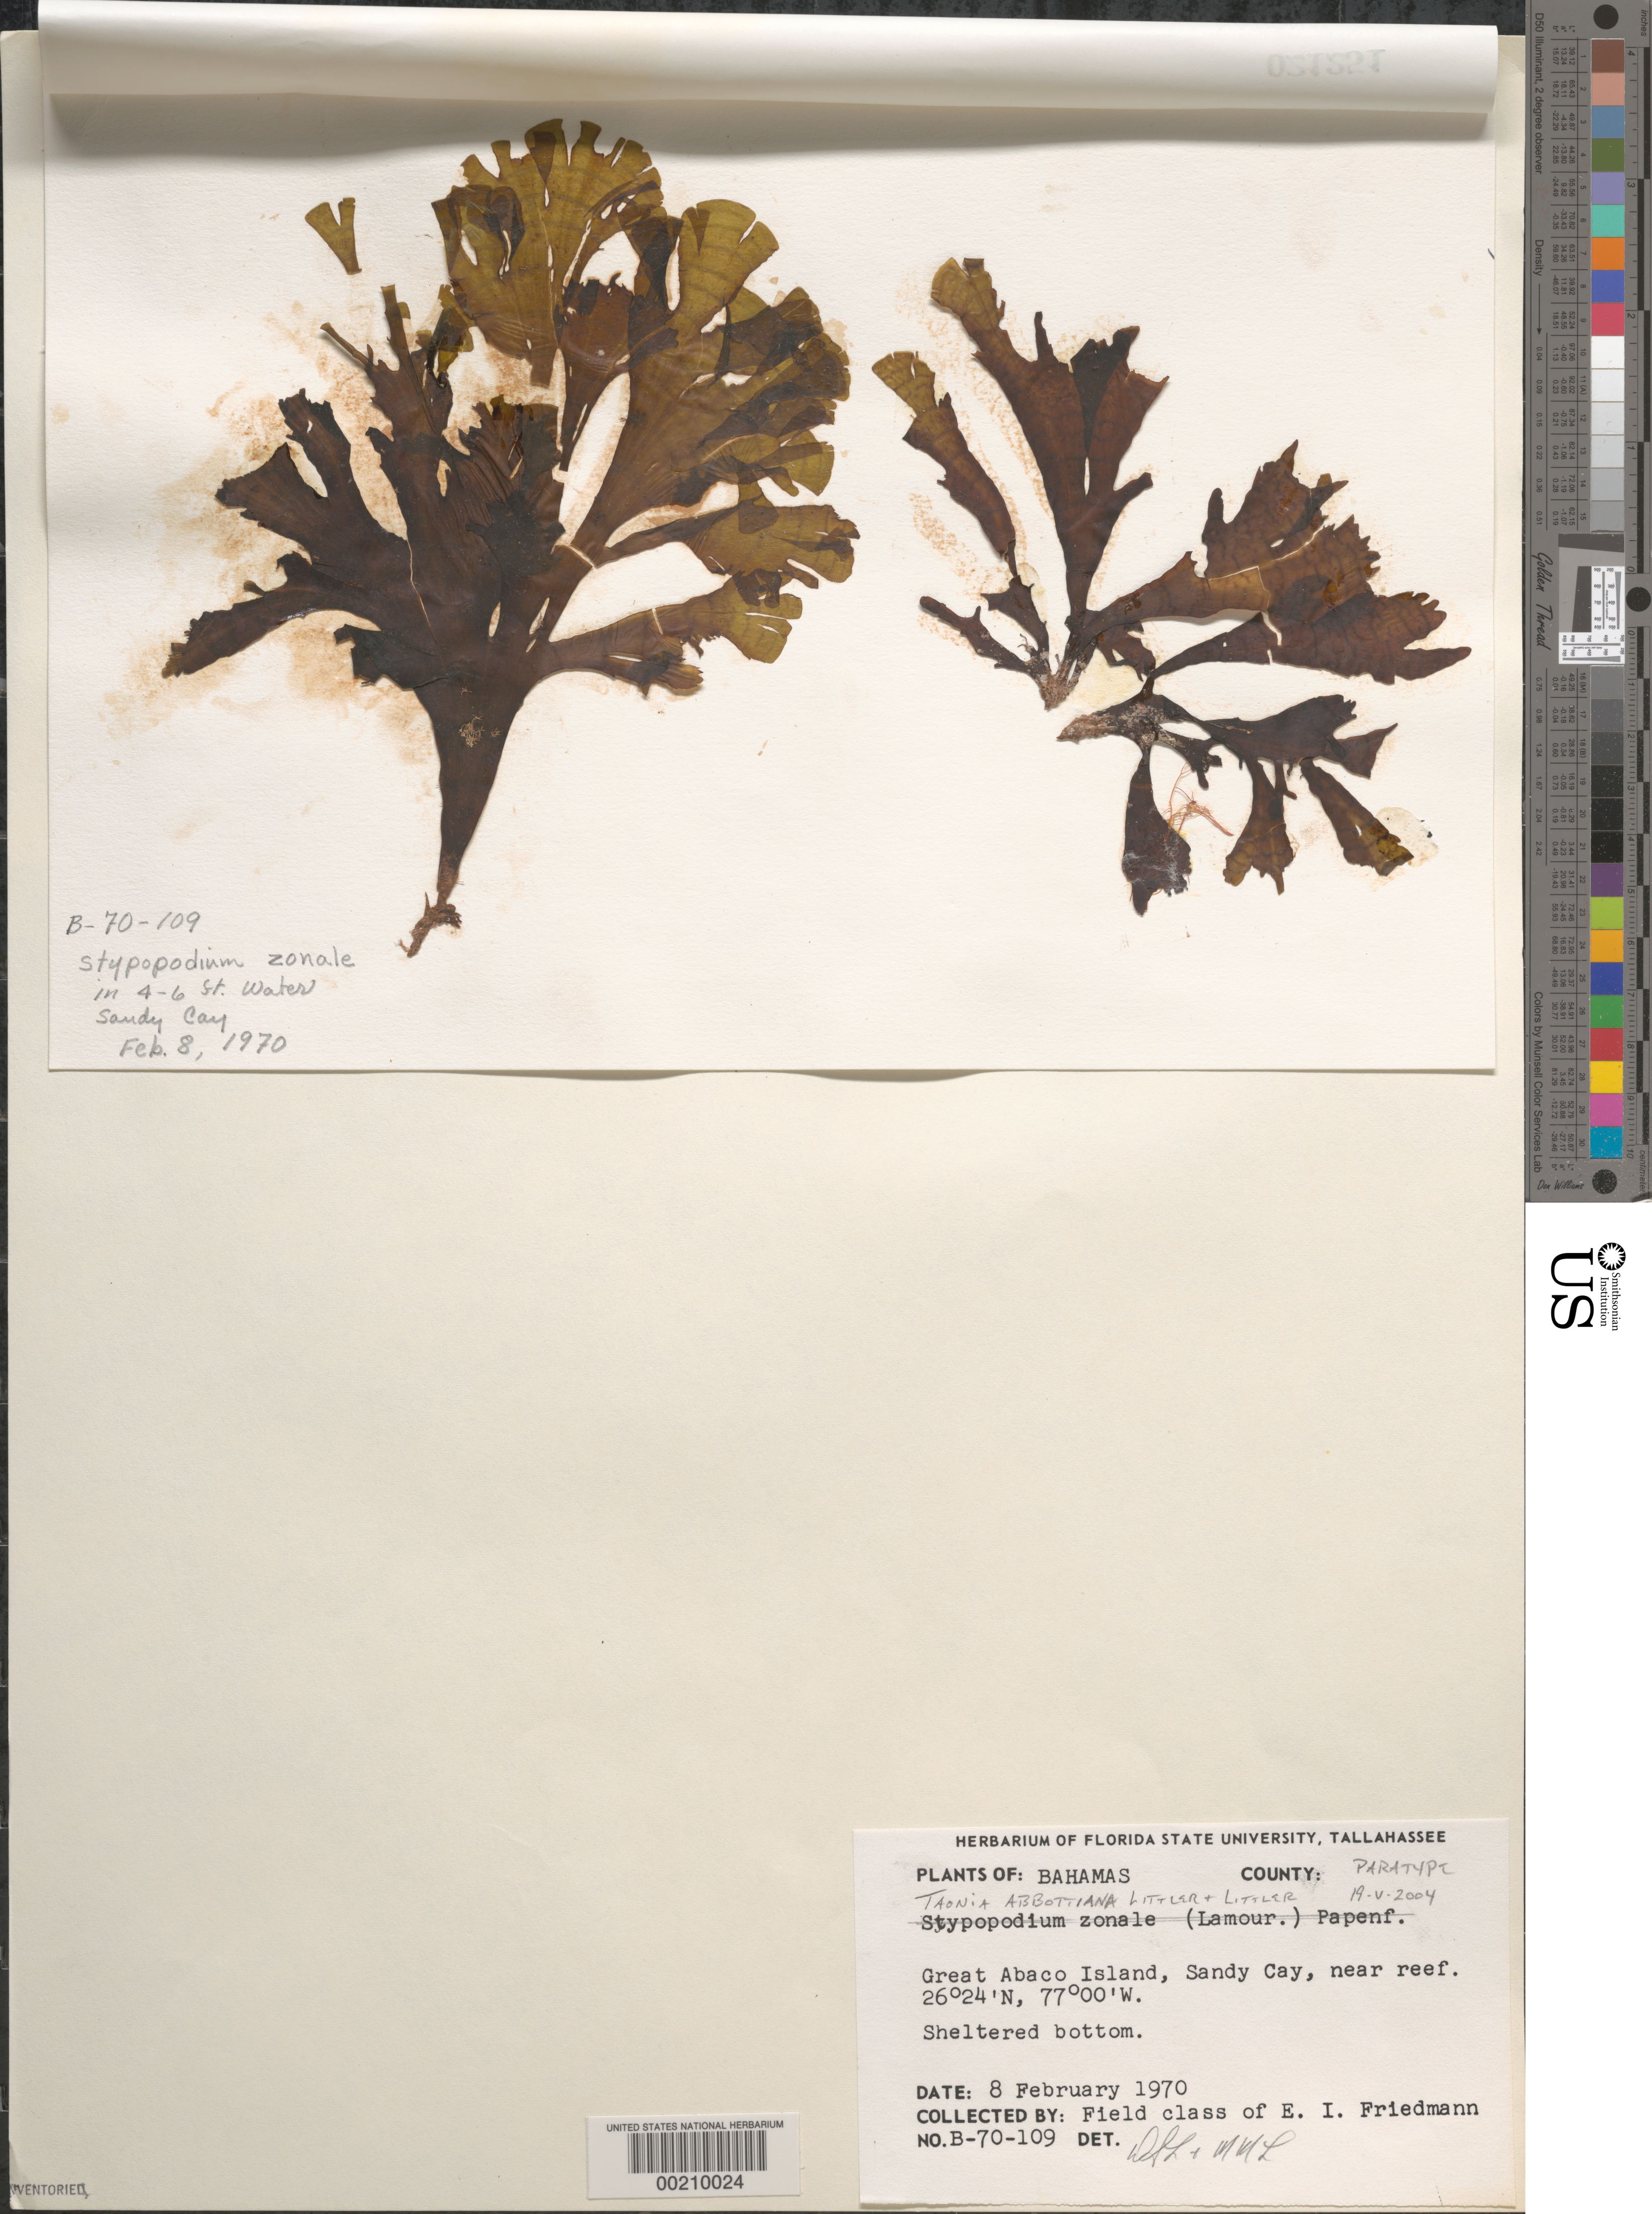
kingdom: Chromista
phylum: Ochrophyta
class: Phaeophyceae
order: Dictyotales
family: Dictyotaceae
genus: Stypopodium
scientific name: Stypopodium zonale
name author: (J.V.Lamouroux) Papenf.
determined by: Littler, D. S.; Littler, M. M.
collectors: E. Friedmann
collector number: B-70-109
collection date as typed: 08 Feb 1970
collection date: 1970-02-08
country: Bahamas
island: Great Abaco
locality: Sandy Cay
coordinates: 26 24" N, 77 00" W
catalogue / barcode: US 21251